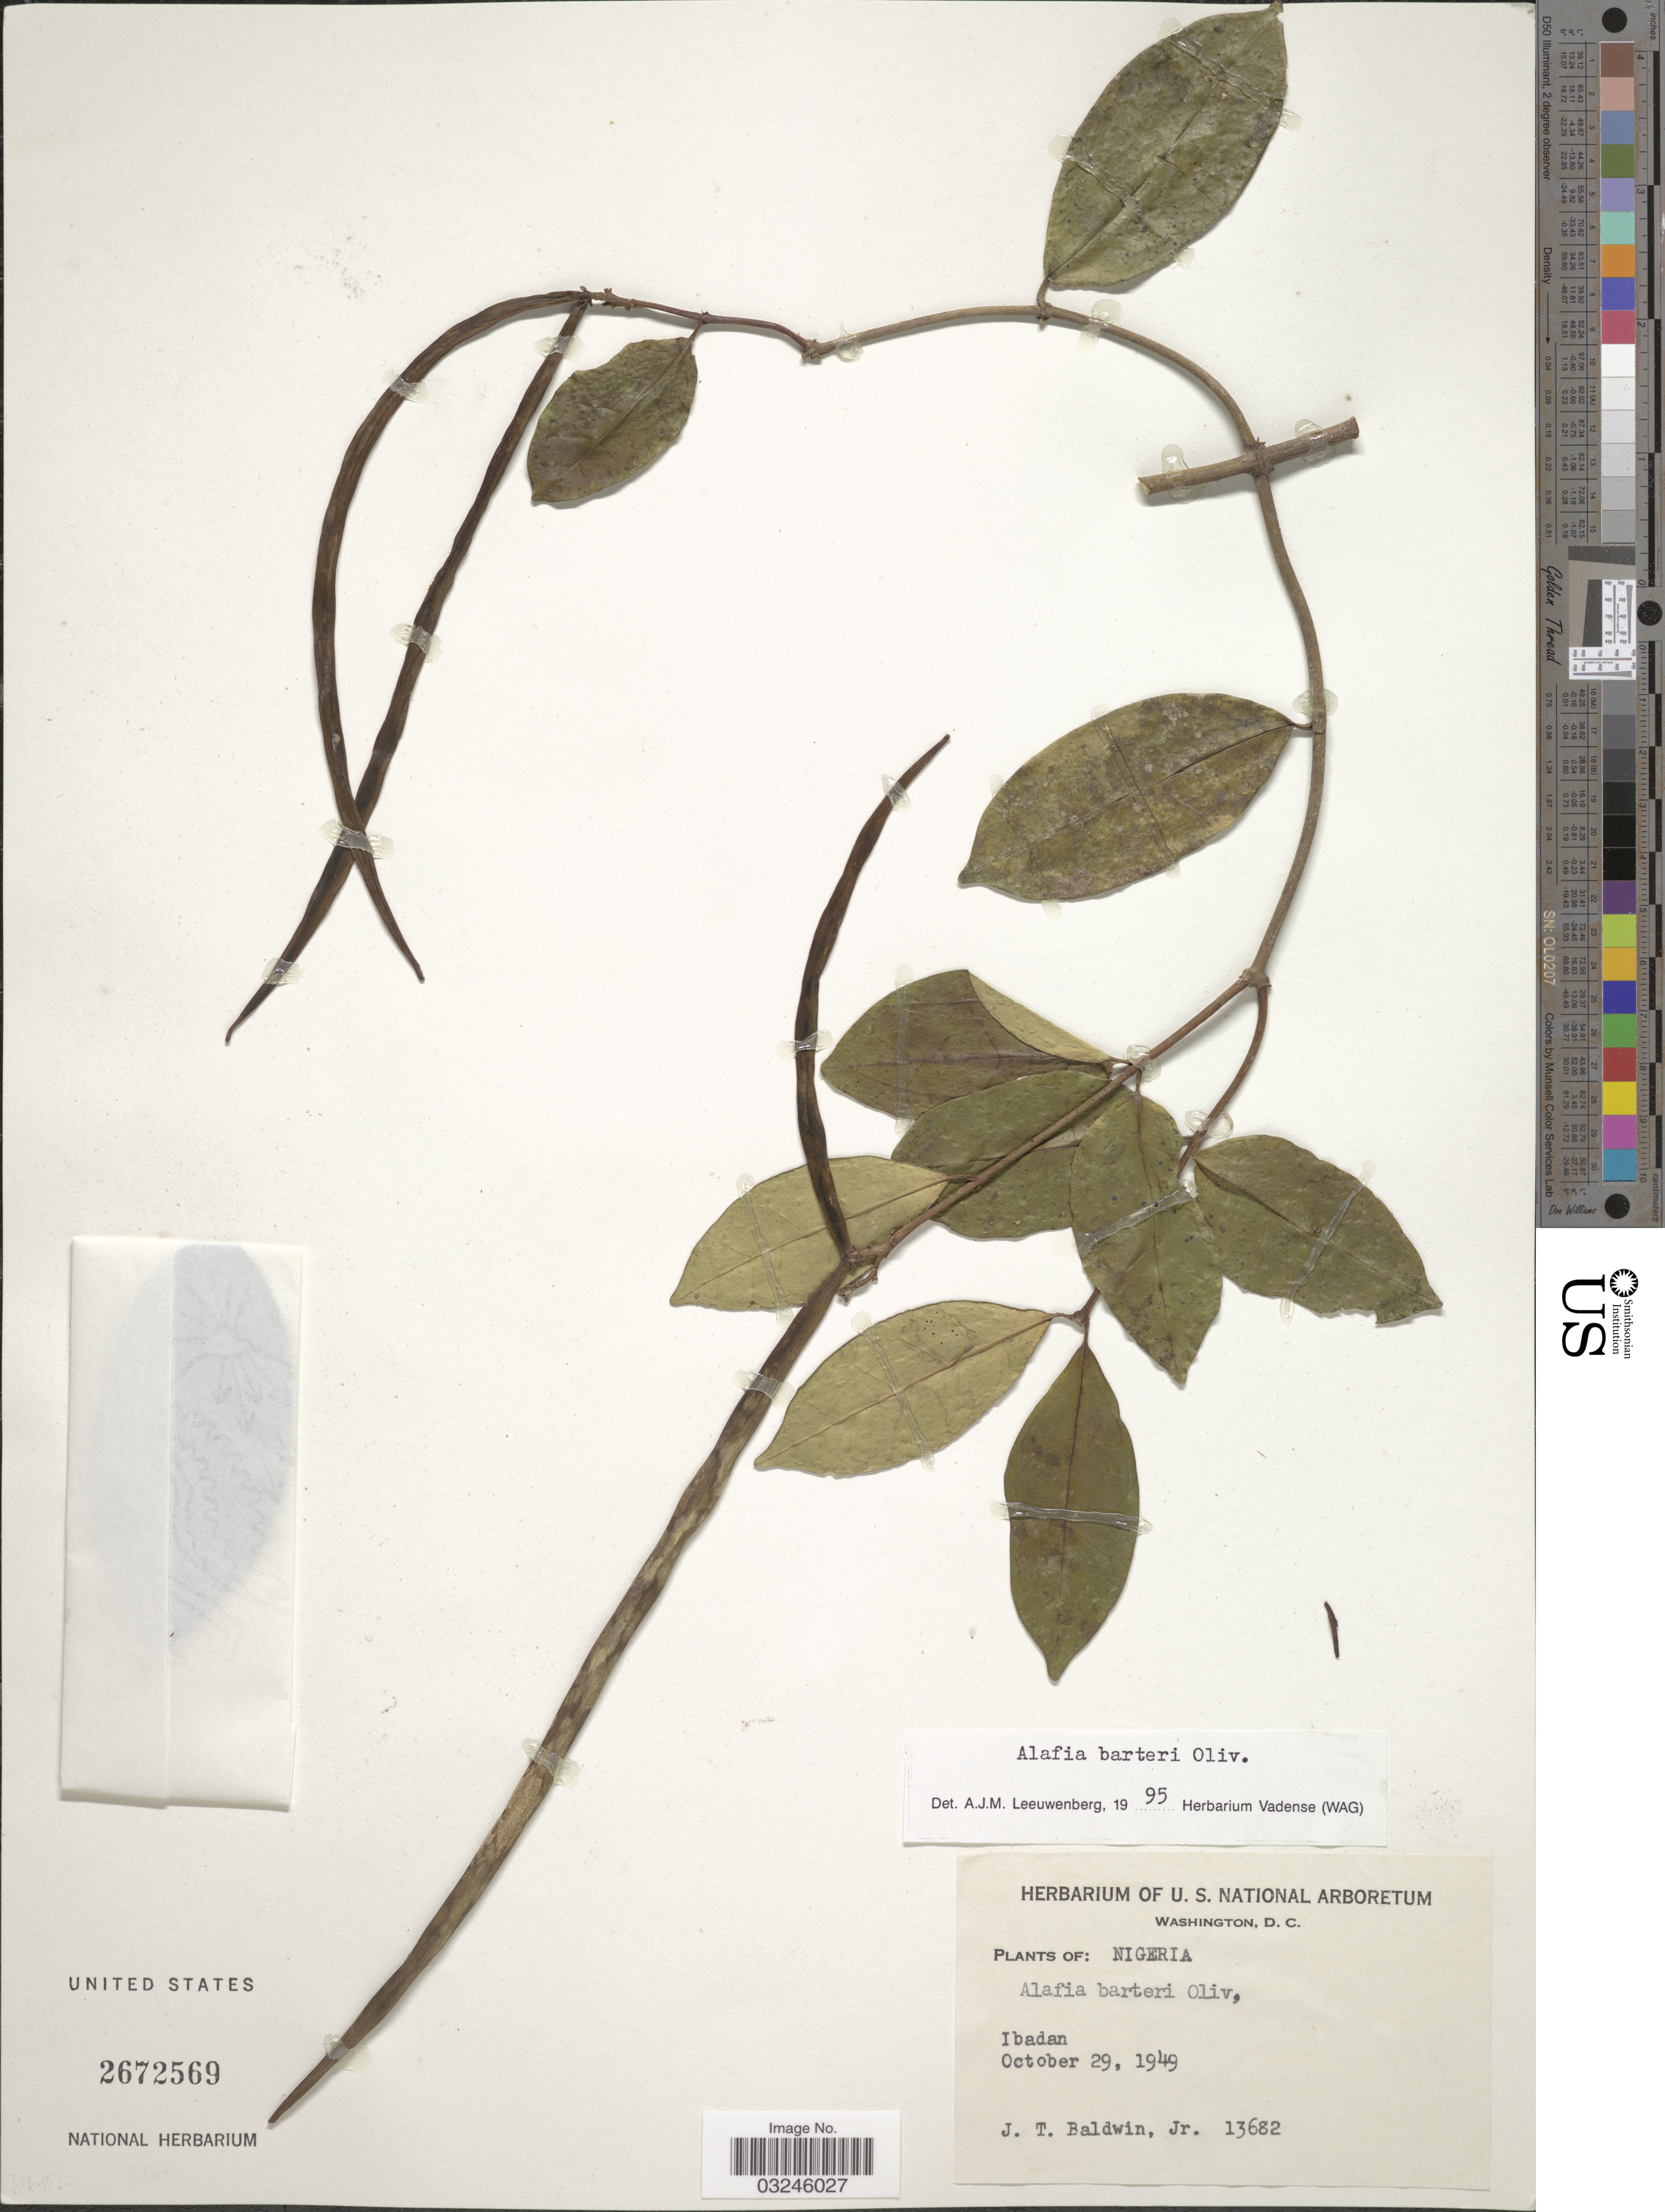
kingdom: Plantae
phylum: Tracheophyta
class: Magnoliopsida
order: Gentianales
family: Apocynaceae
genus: Alafia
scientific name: Alafia barteri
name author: Oliv.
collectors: J. T. Baldwin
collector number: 13682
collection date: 1949-10-29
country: Nigeria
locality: Ibadan.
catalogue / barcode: US 2672569